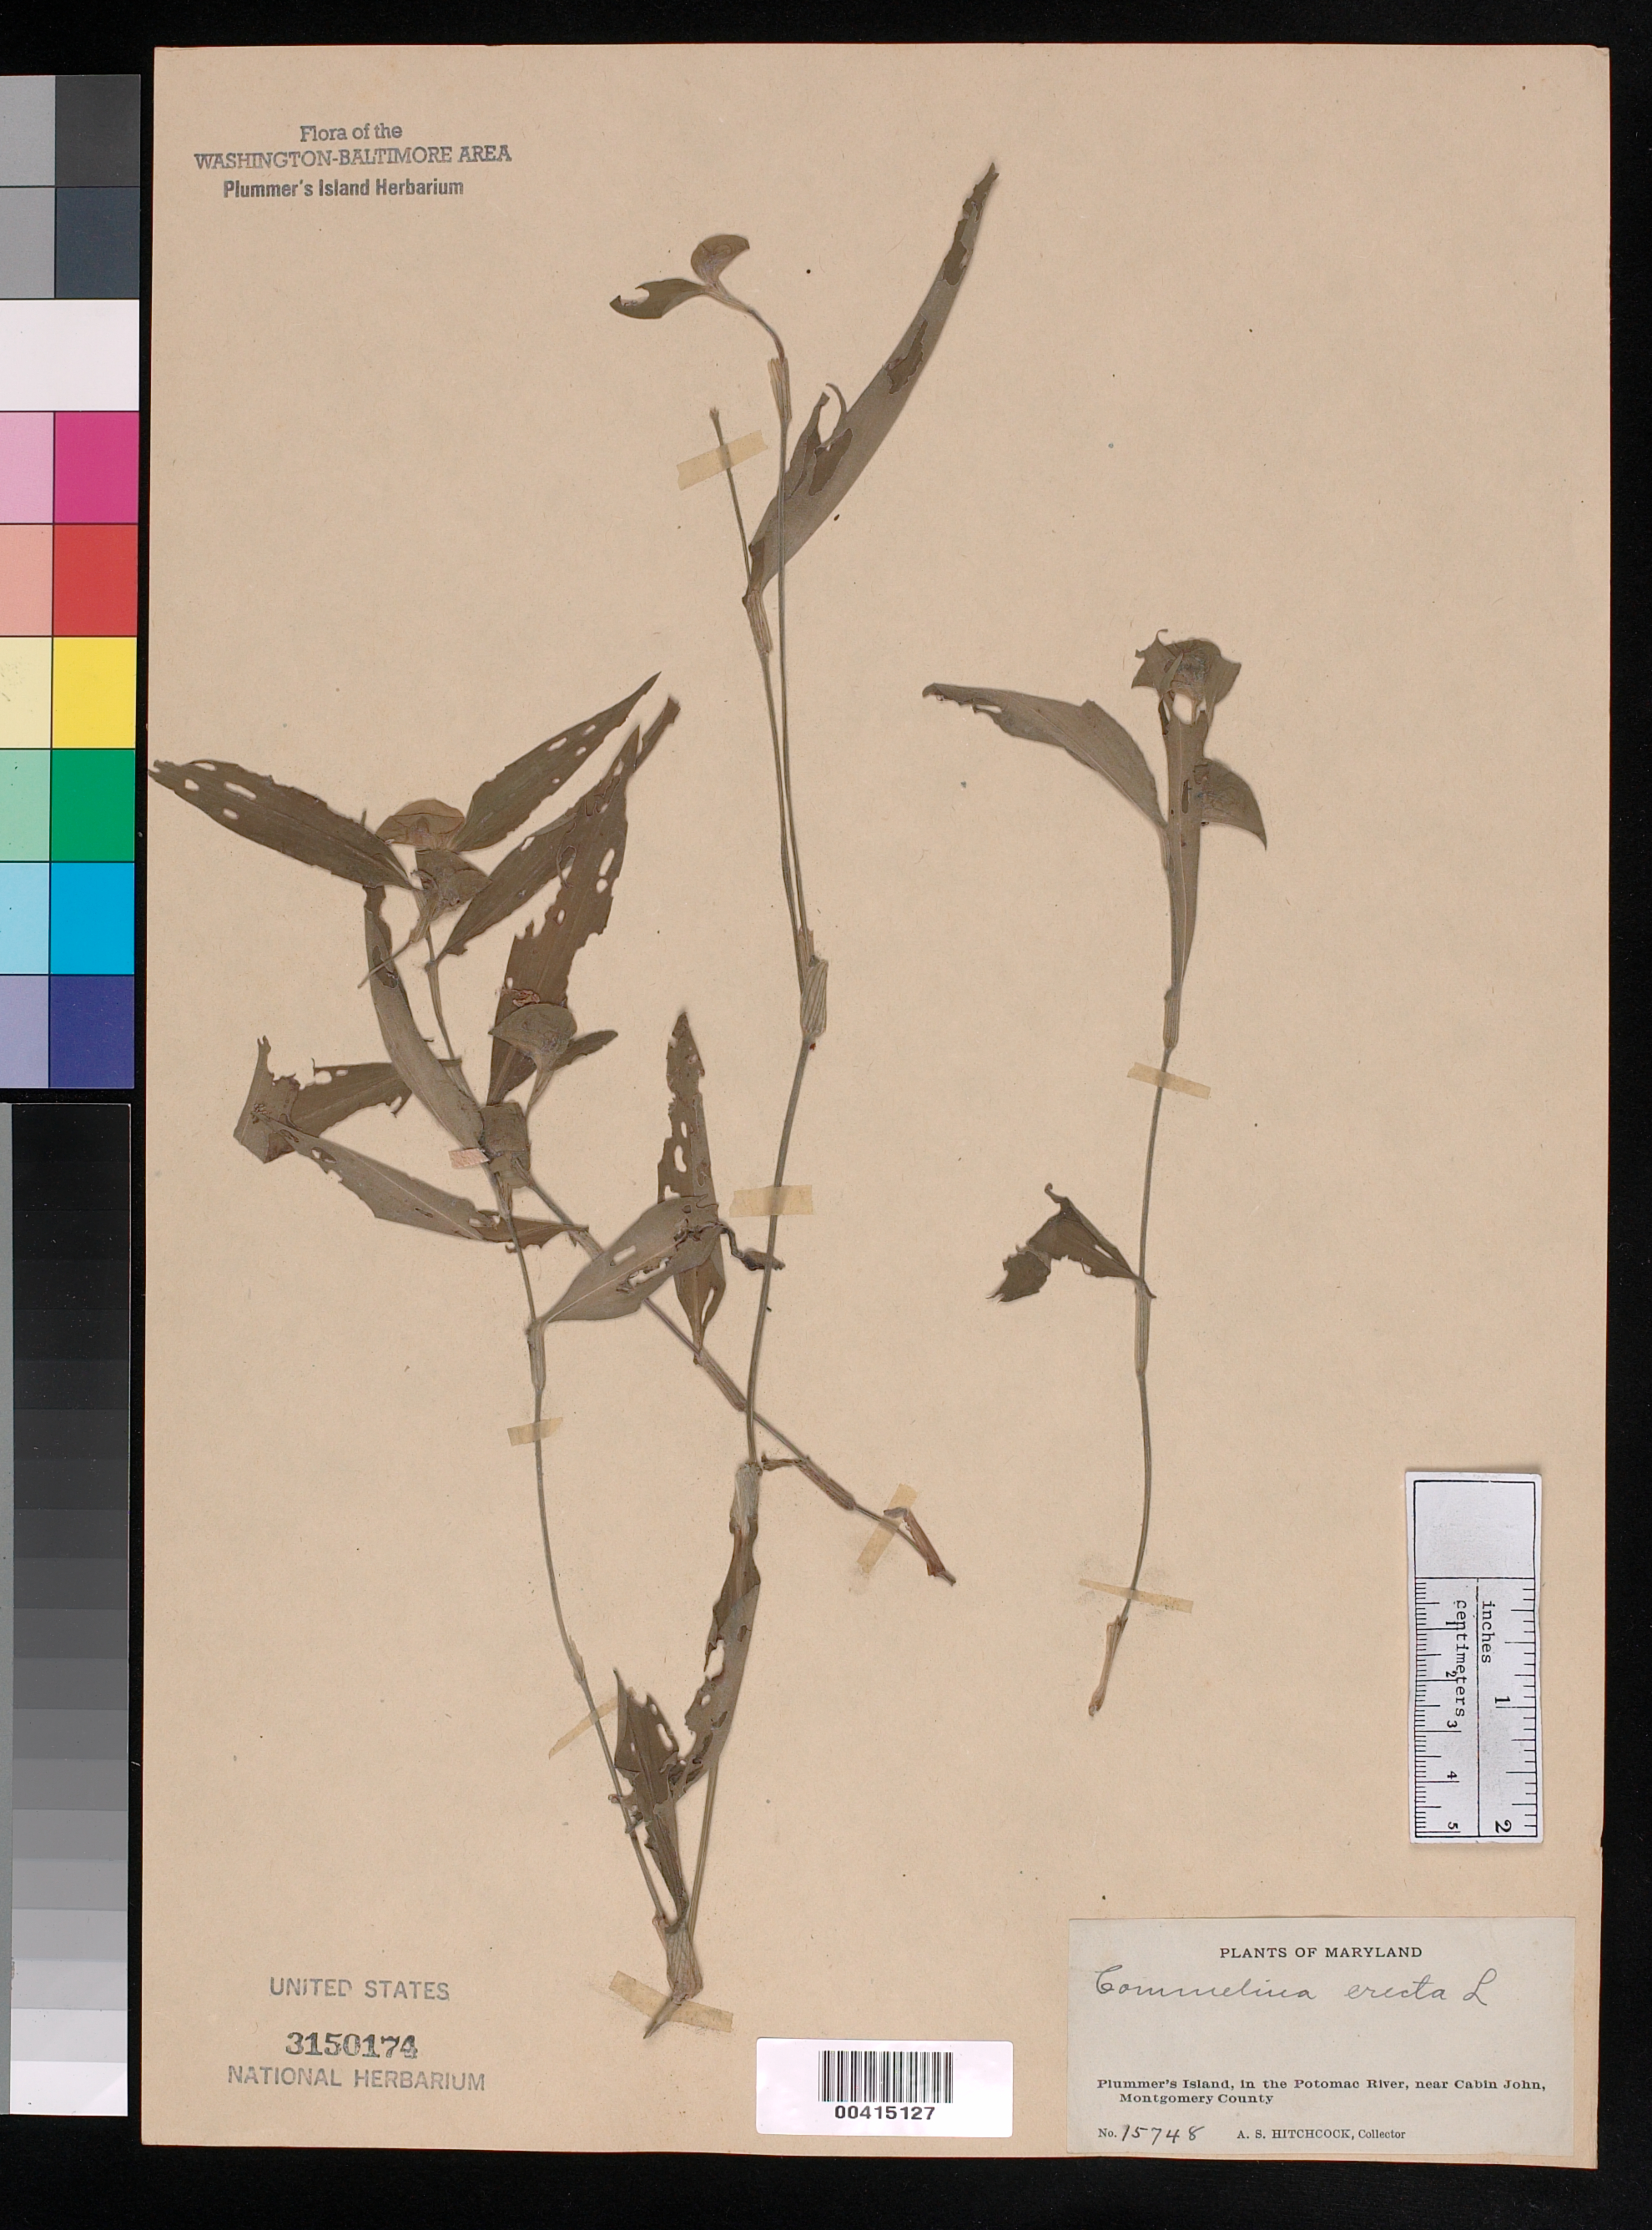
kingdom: Plantae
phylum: Tracheophyta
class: Liliopsida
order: Commelinales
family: Commelinaceae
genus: Commelina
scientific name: Commelina erecta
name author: L.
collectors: A. S. Hitchcock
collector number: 15748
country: United States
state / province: Maryland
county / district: Montgomery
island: Plummers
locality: Plummer's Island C. & O. Canal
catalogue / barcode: US 3150174